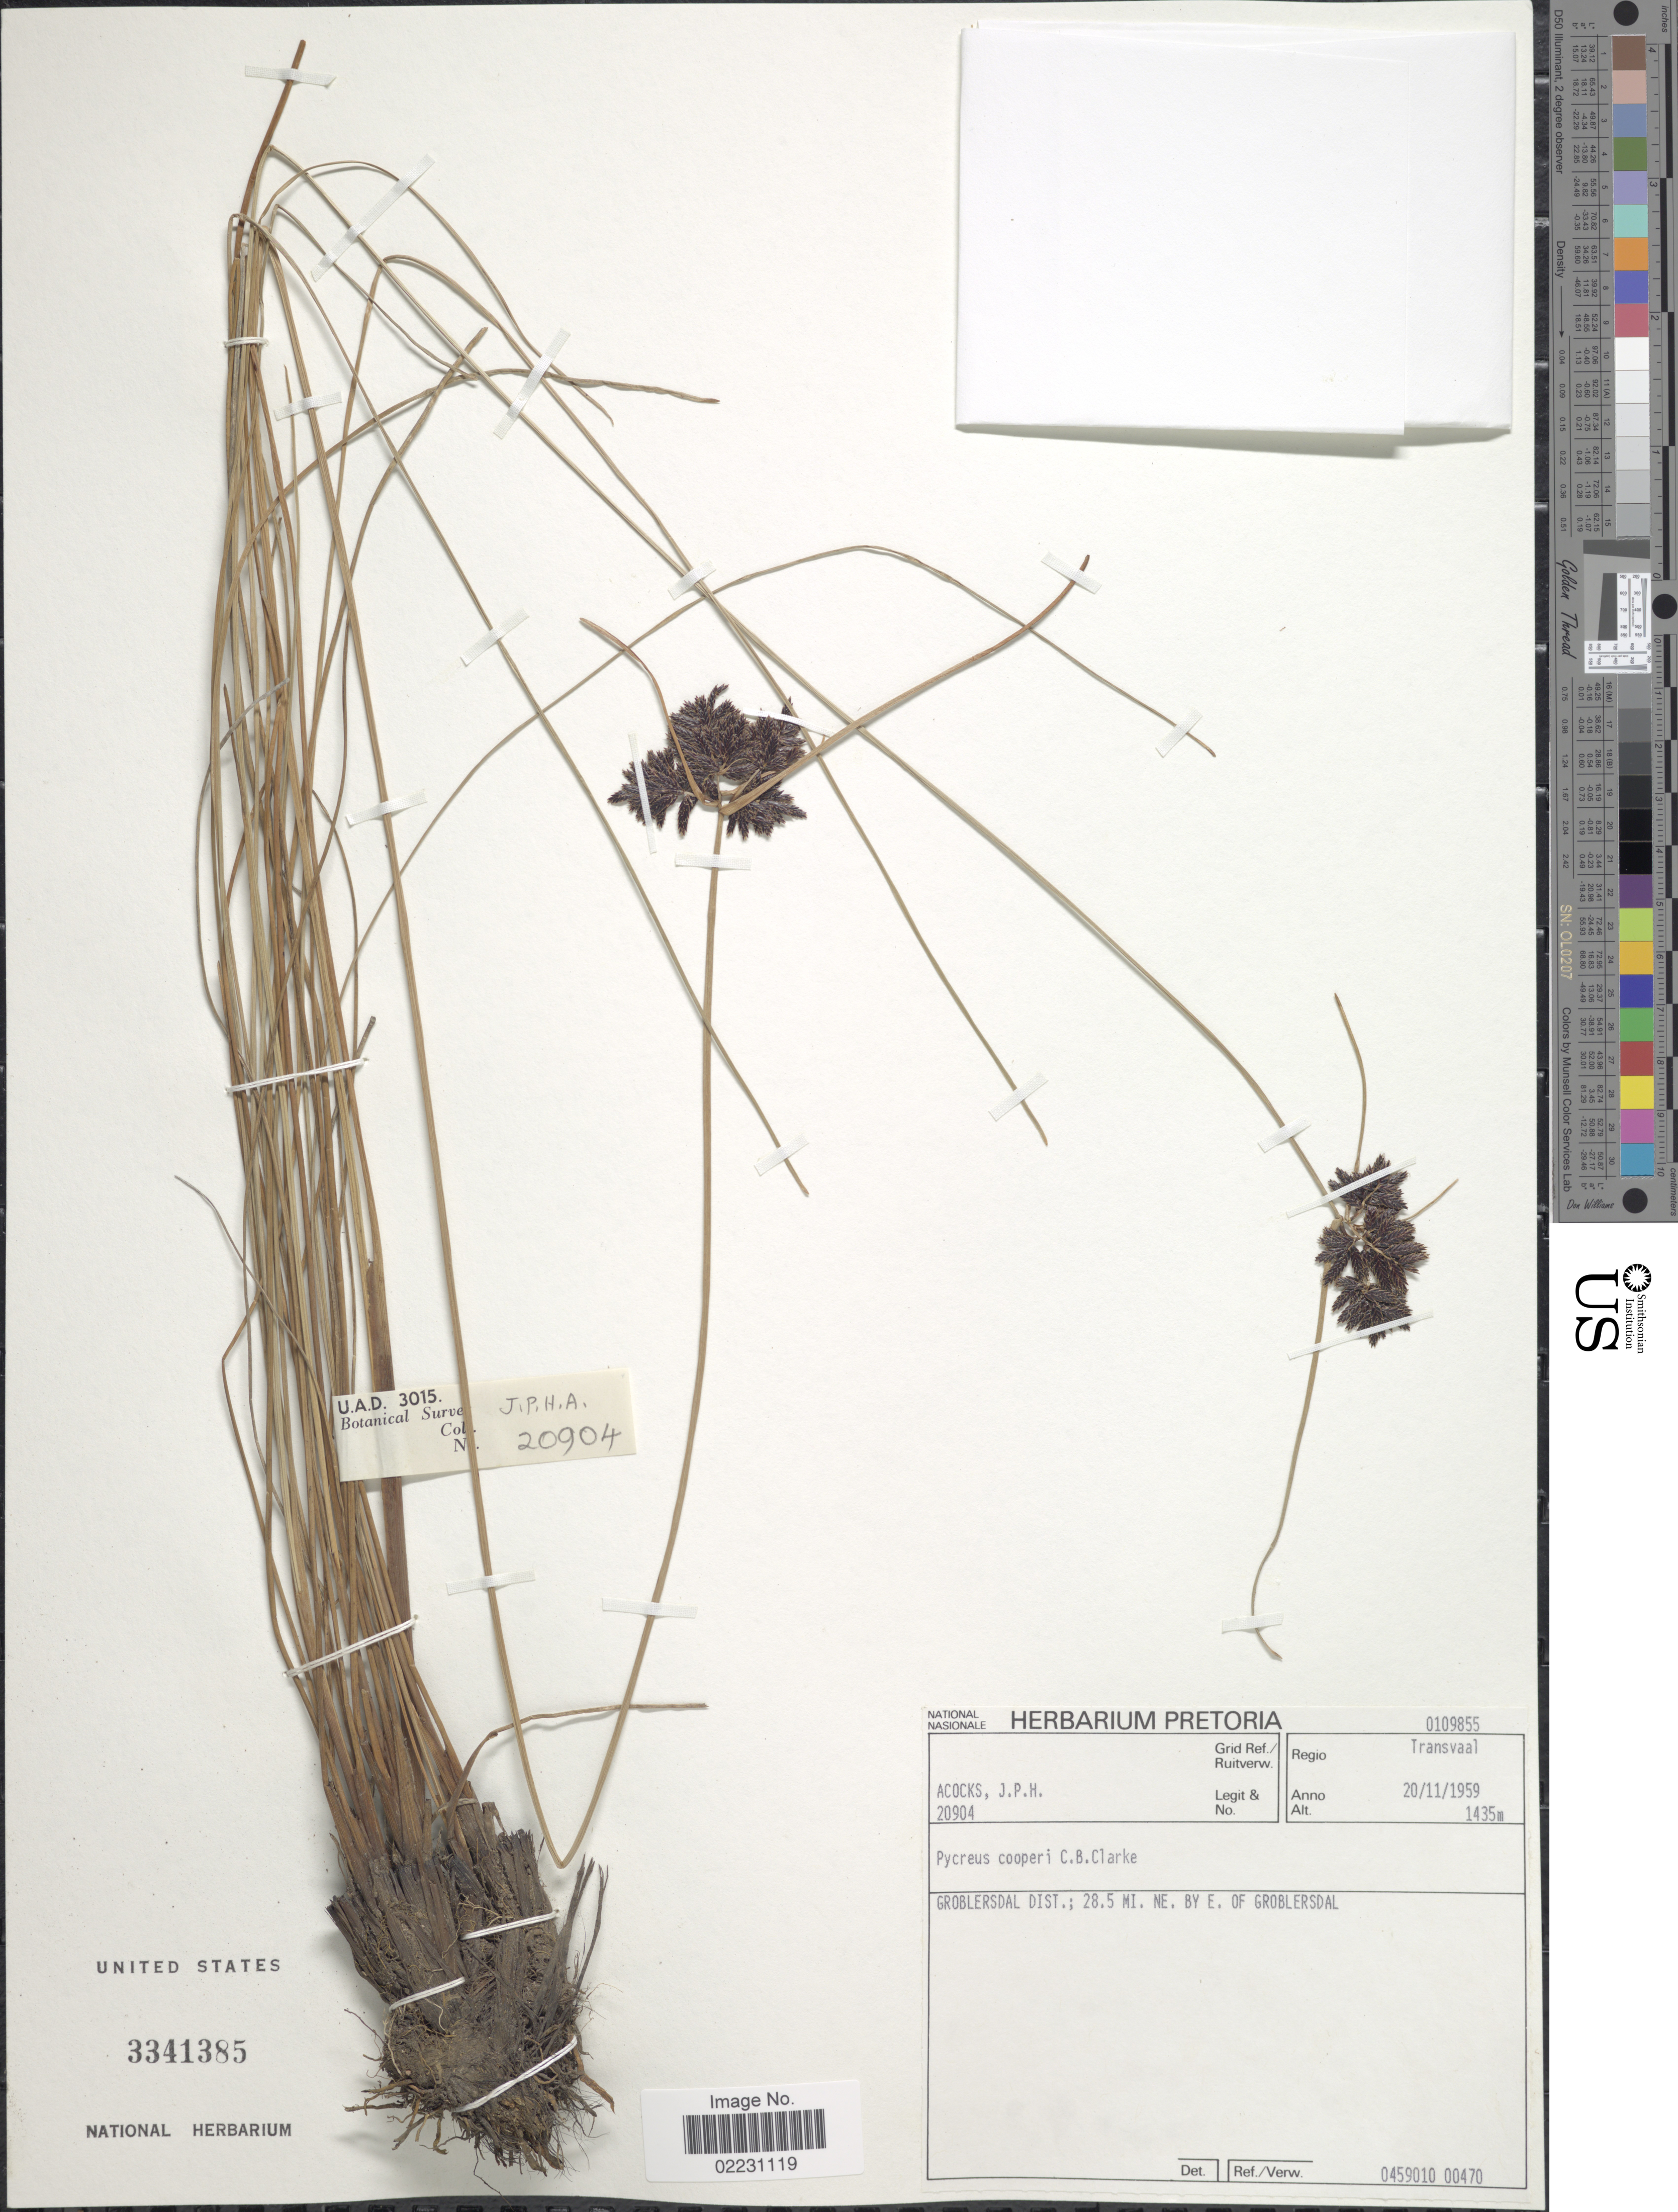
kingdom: Plantae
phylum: Tracheophyta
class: Liliopsida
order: Poales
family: Cyperaceae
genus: Cyperus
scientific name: Cyperus cooperi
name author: (C.B. Clarke) K. Schum.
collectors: J. P. Acocks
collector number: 20904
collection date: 1959-11-20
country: South Africa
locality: Regio Transvaal, Grobersdal Dist.; 28 mi. NE by E. of Grobersdal.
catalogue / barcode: US 3341385